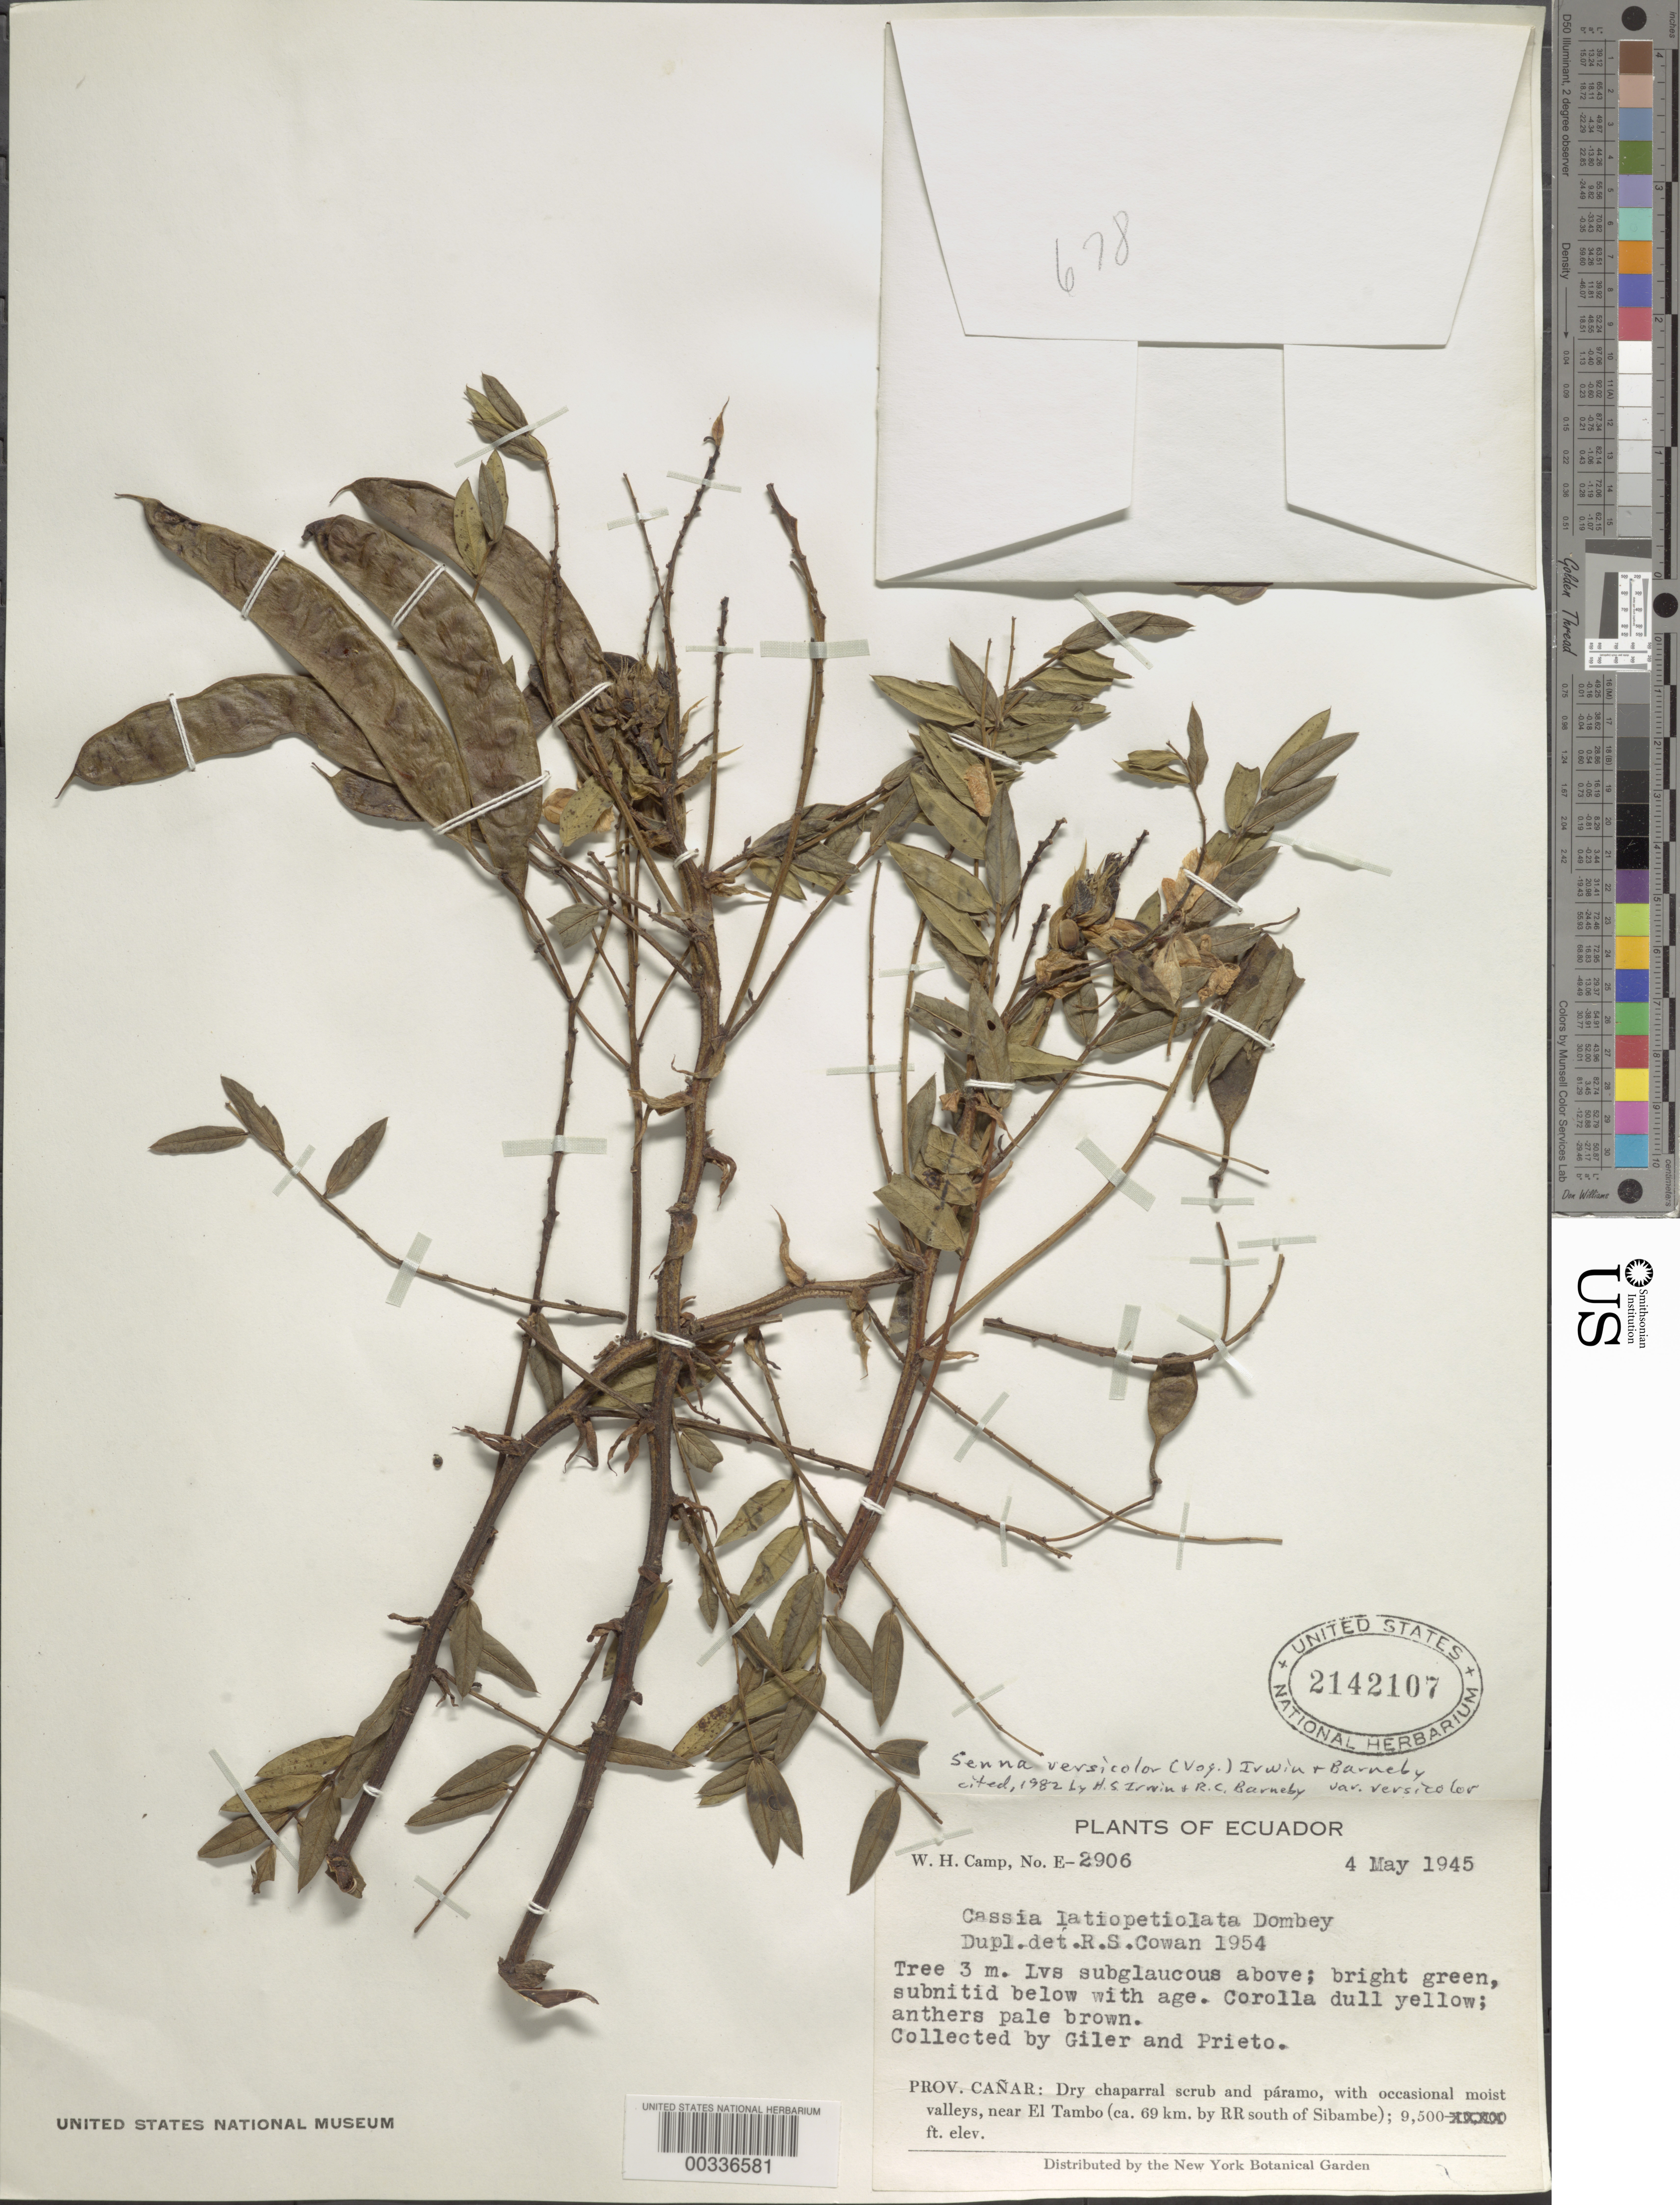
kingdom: Plantae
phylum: Tracheophyta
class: Magnoliopsida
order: Brassicales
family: Brassicaceae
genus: Erysimum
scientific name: Erysimum capitatum subsp. perenne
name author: (S. Watson ex Coville) R.A. Price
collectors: M. Giler & F. Prieto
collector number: W.h. Camp 2906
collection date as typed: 04 May 1945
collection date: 1945-05-04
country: Ecuador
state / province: Cañar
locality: Near El Tambo, ca 69 km by RR S of Sibambe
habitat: Dry chaparral scrub and paramo with moist valleys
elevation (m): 2896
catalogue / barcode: US 2142107